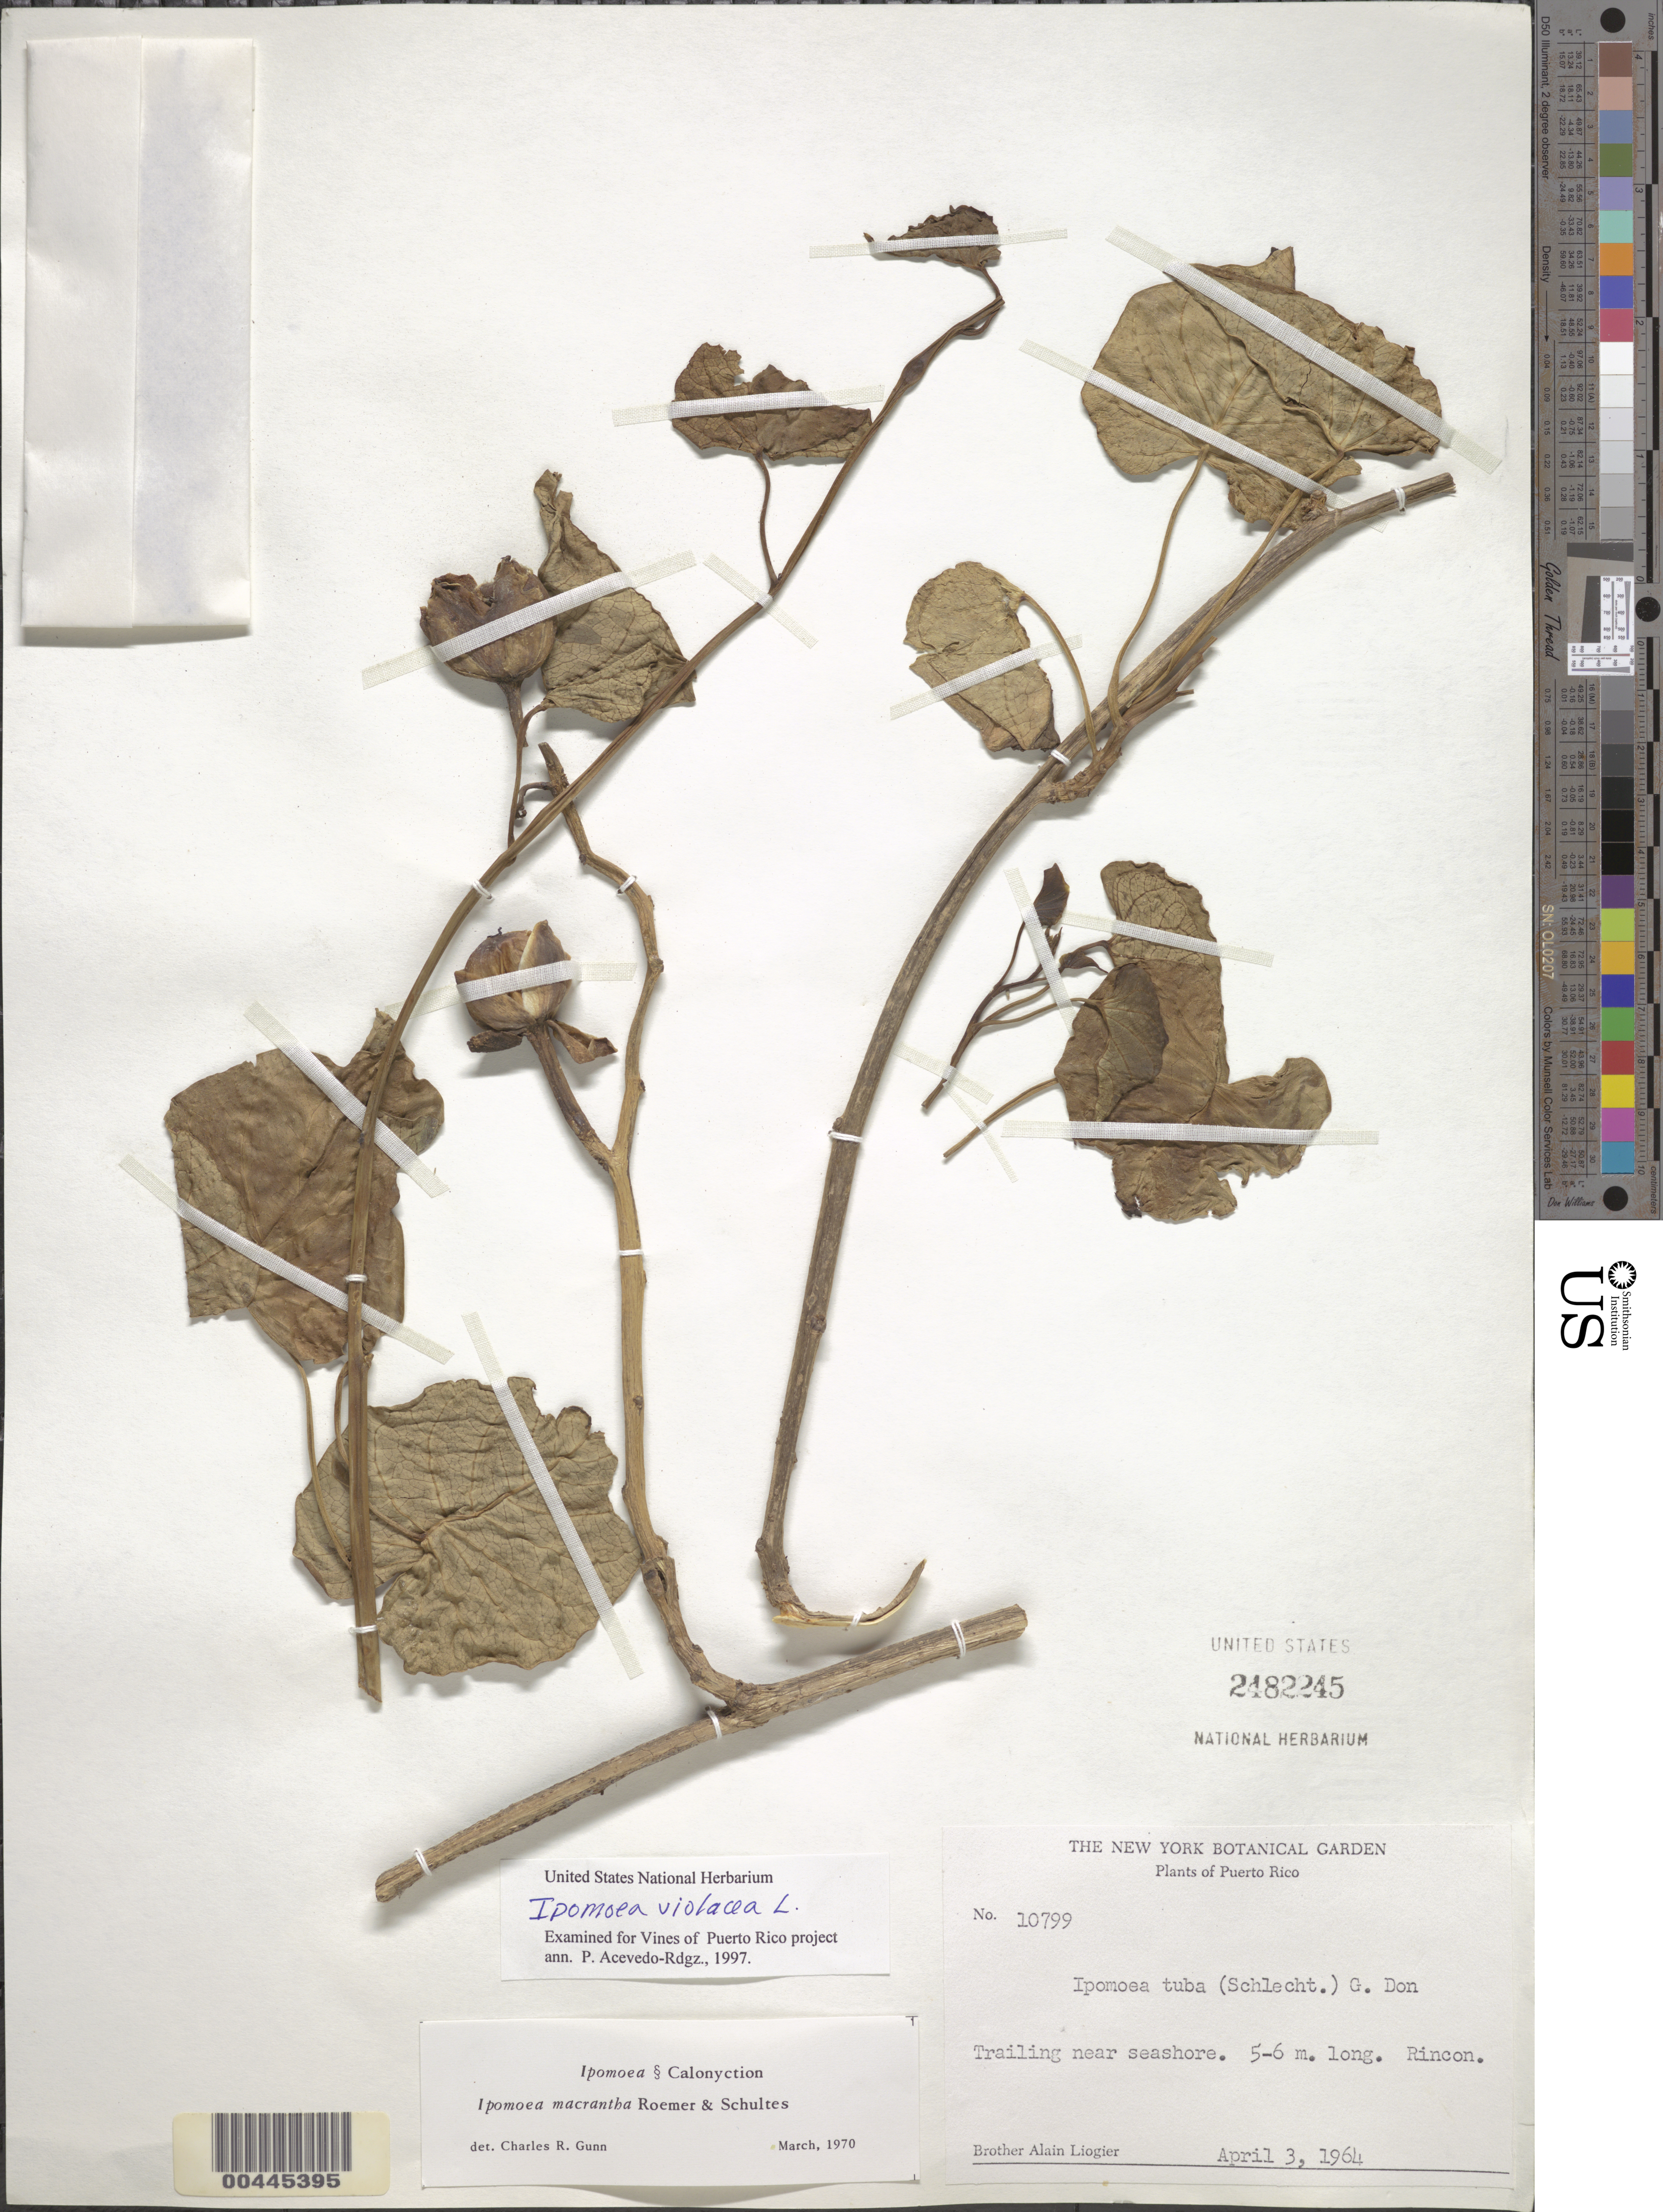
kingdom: Plantae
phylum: Tracheophyta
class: Magnoliopsida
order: Solanales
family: Convolvulaceae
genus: Ipomoea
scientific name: Ipomoea macrantha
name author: Roem. & Schult.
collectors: A. H. Liogier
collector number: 10799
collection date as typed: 03 Apr 1964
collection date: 1964-04-03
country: Puerto Rico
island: Greater Antilles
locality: Rincon. Near seashore.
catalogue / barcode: US 2482245